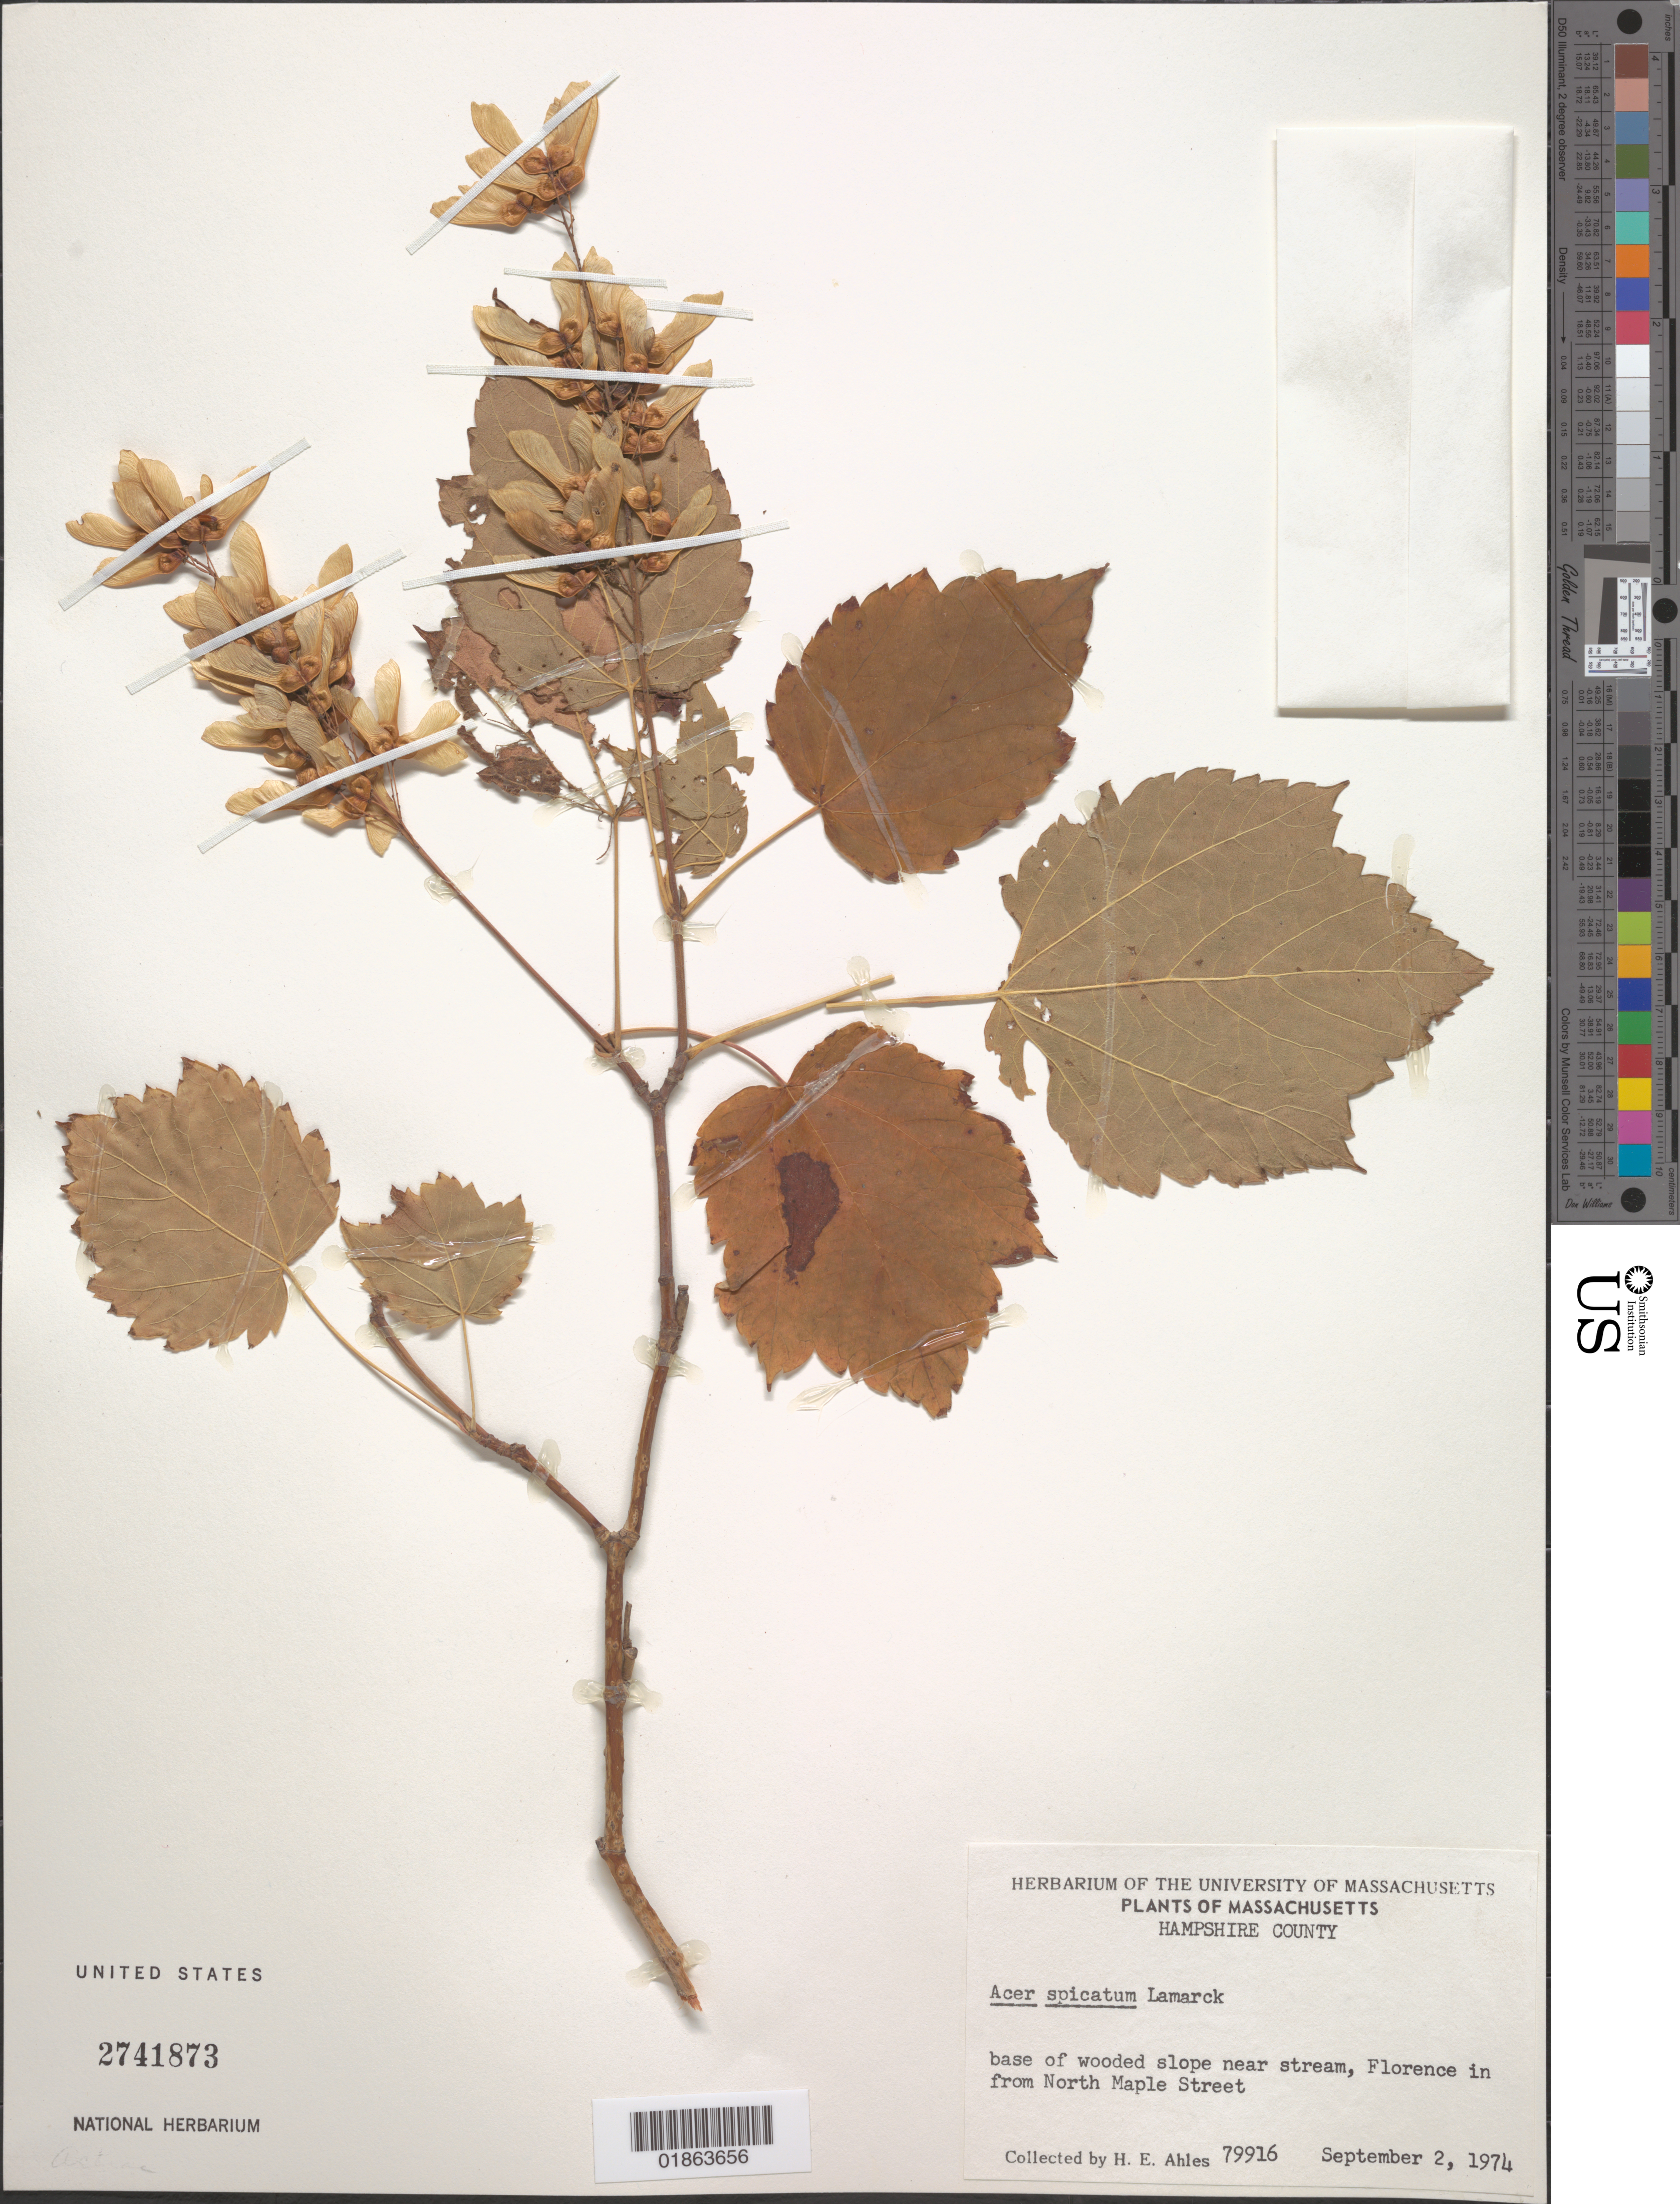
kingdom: Plantae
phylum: Tracheophyta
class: Magnoliopsida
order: Sapindales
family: Sapindaceae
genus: Acer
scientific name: Acer spicatum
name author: Lam.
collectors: H. E. Ahles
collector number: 79916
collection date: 1974-09-02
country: United States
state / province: Massachusetts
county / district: Hampshire County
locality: Florence in from North Maple Street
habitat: Base of wooded slope near stream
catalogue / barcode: US 2741873